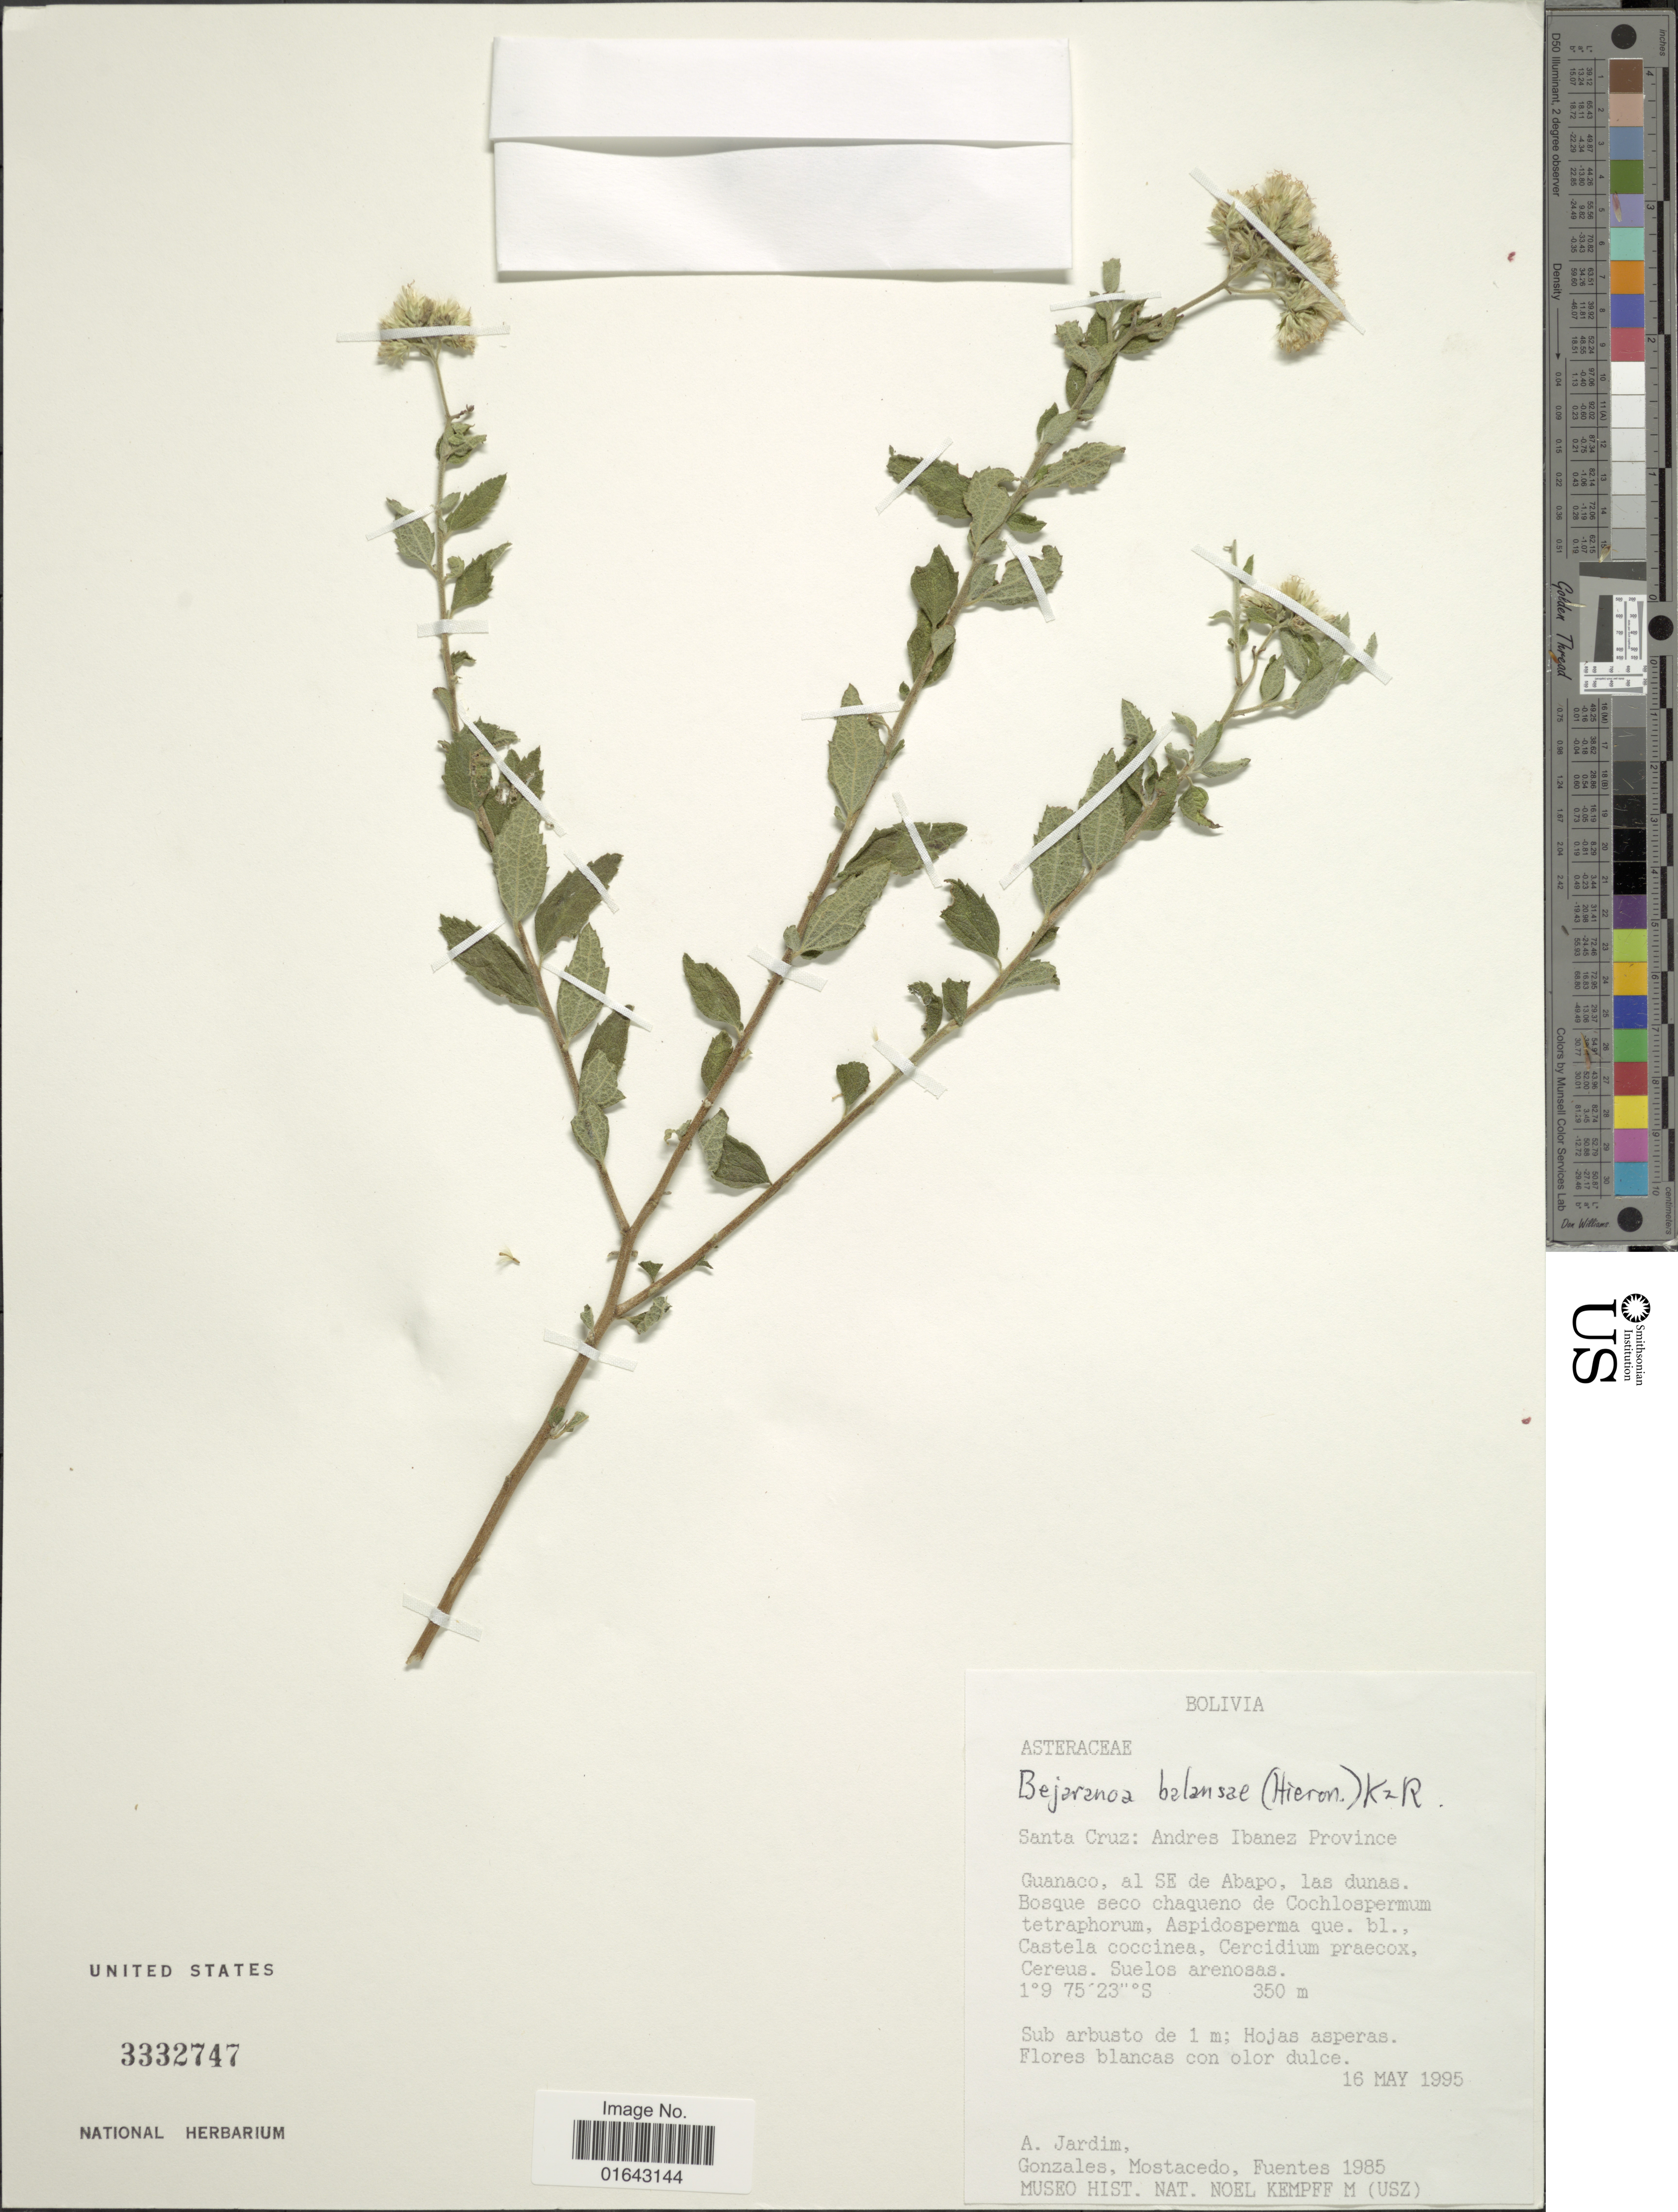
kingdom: Plantae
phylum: Tracheophyta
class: Magnoliopsida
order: Asterales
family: Asteraceae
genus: Bejaranoa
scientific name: Bejaranoa balansae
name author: (Hieron.) R.M. King & H. Rob.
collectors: A. Jardim, Gonzales, --, Mostacedo, -- & -. Fuentes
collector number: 1985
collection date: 1995-05-16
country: Bolivia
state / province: Santa Cruz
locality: Santa Cruz: Andres Ibanez Province. Guanaco, al SE de Abapo, las dunas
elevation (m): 350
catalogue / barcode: US 3332747